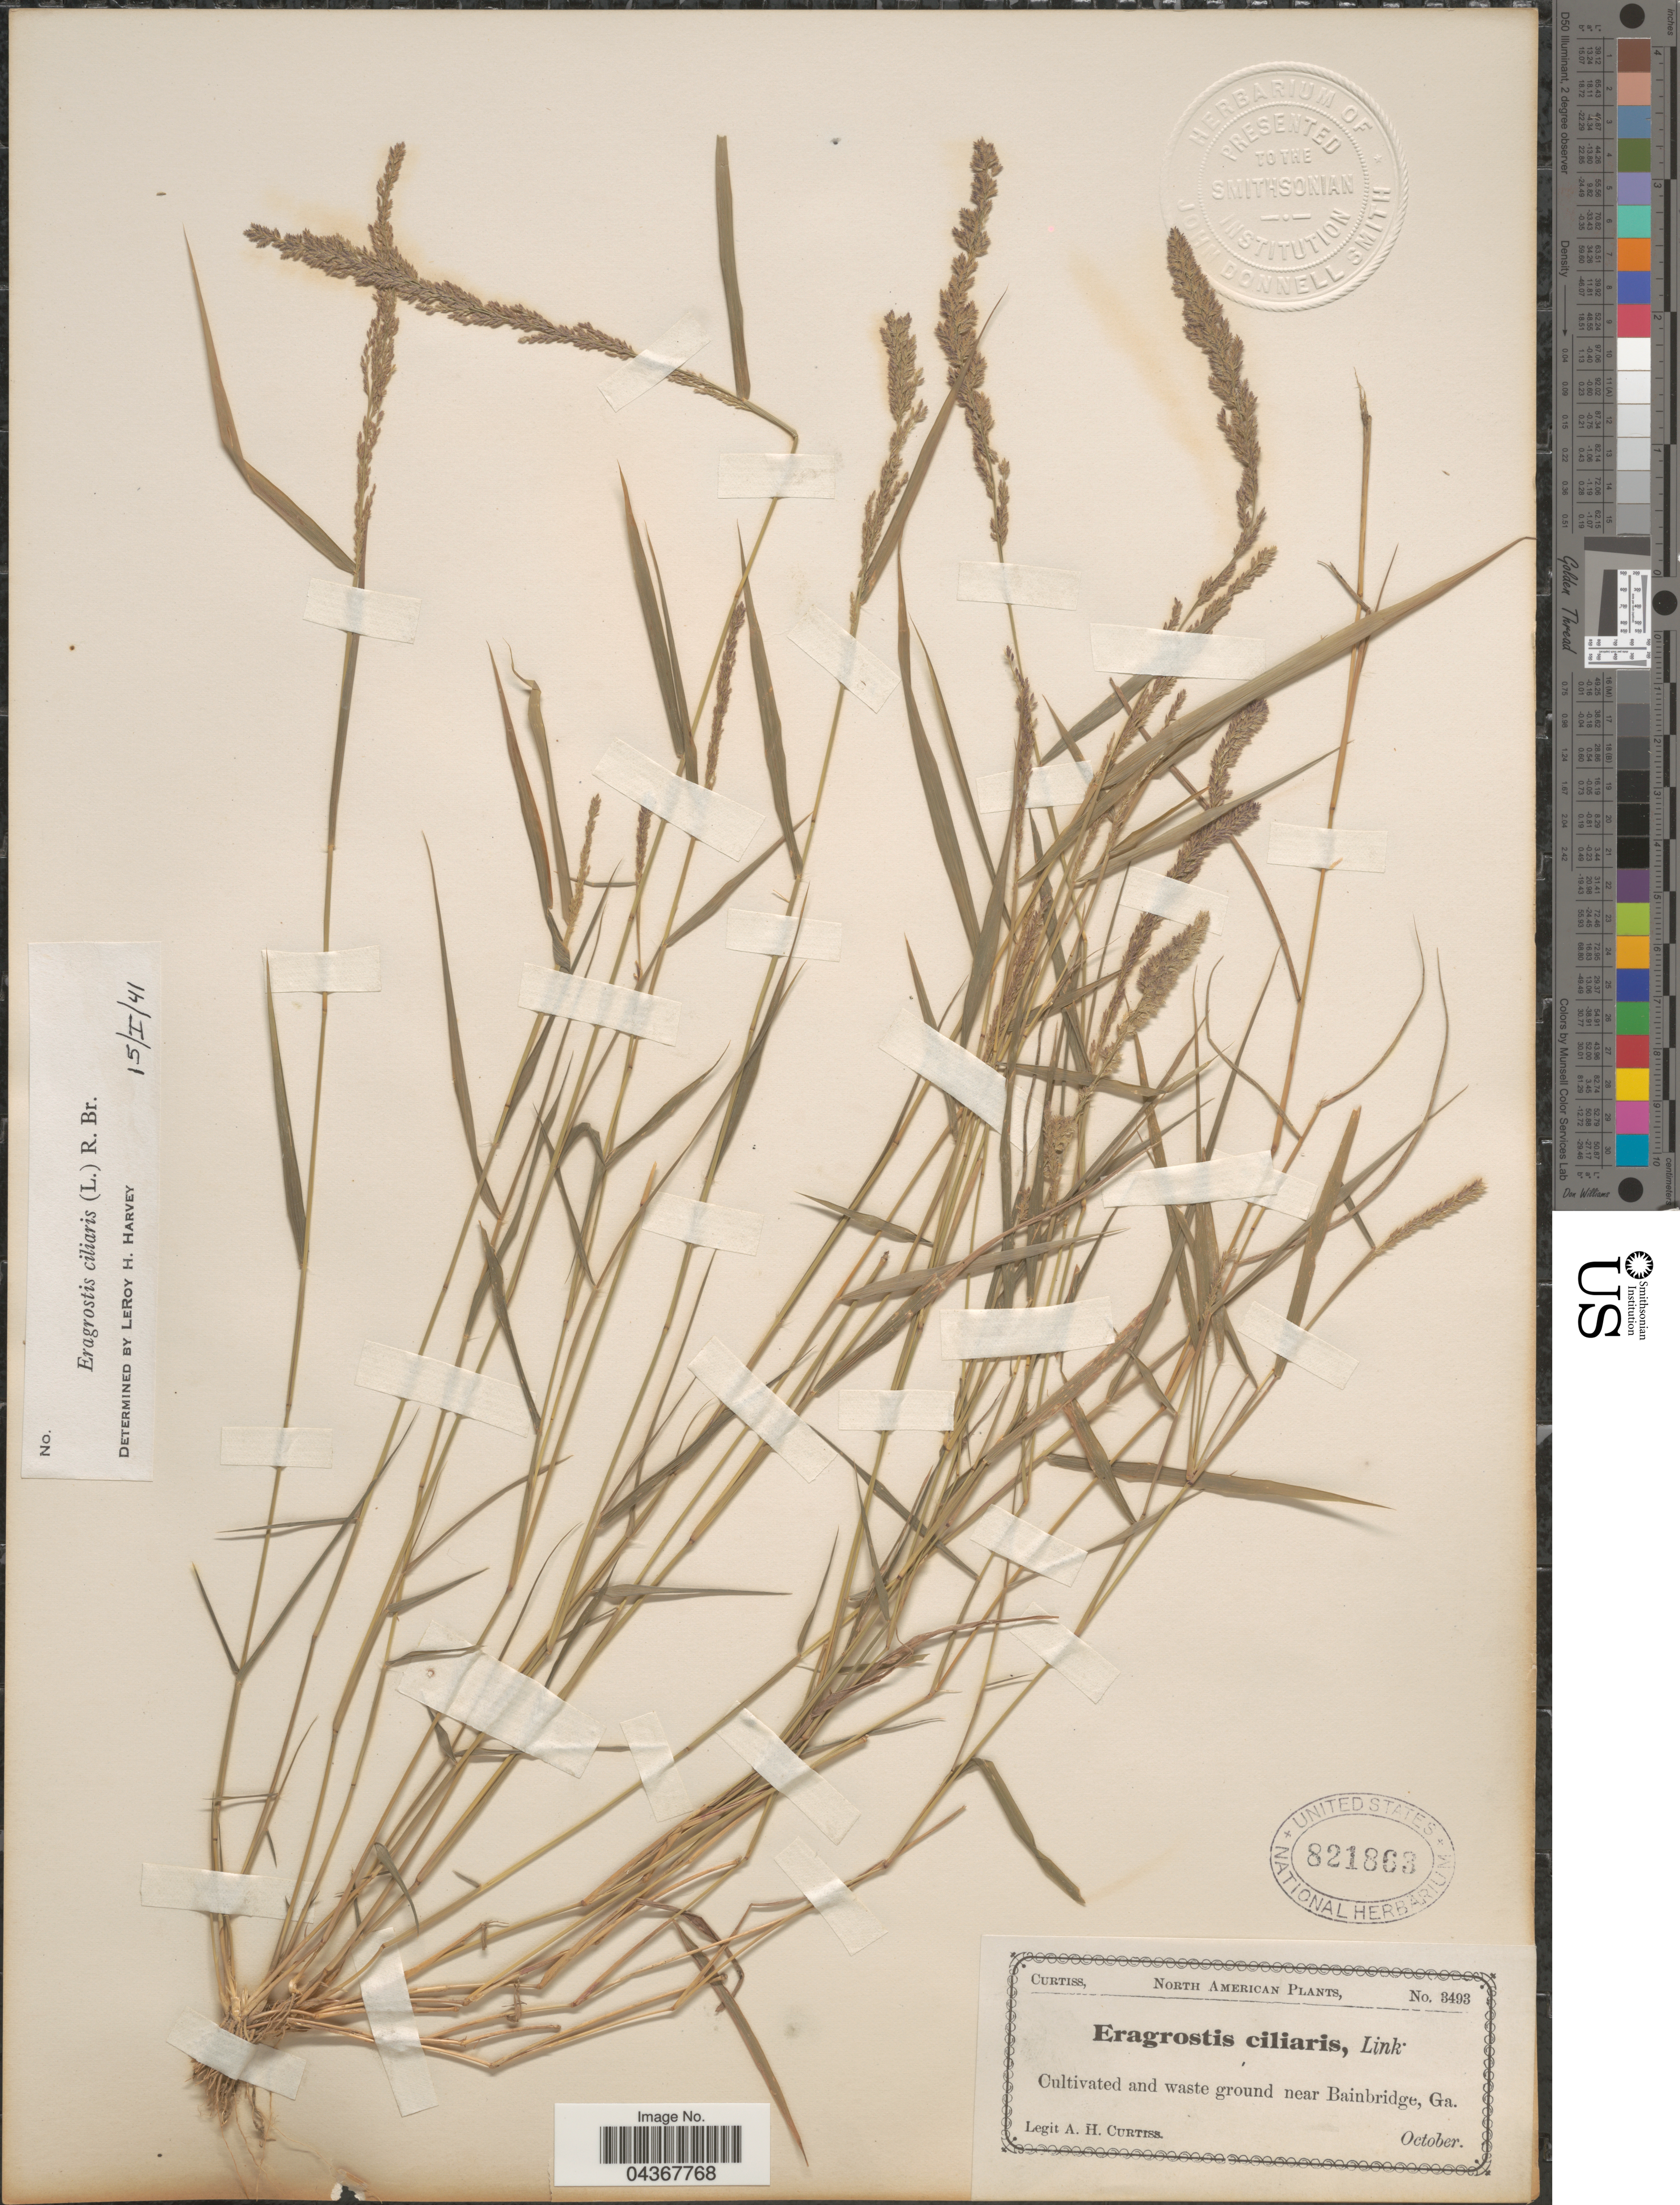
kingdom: Plantae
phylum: Tracheophyta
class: Liliopsida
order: Poales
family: Poaceae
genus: Eragrostis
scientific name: Eragrostis ciliaris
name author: (L.) R. Br.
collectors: A. H. Curtiss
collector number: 3493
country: United States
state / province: Georgia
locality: Near Bainbridge.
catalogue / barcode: US 821863